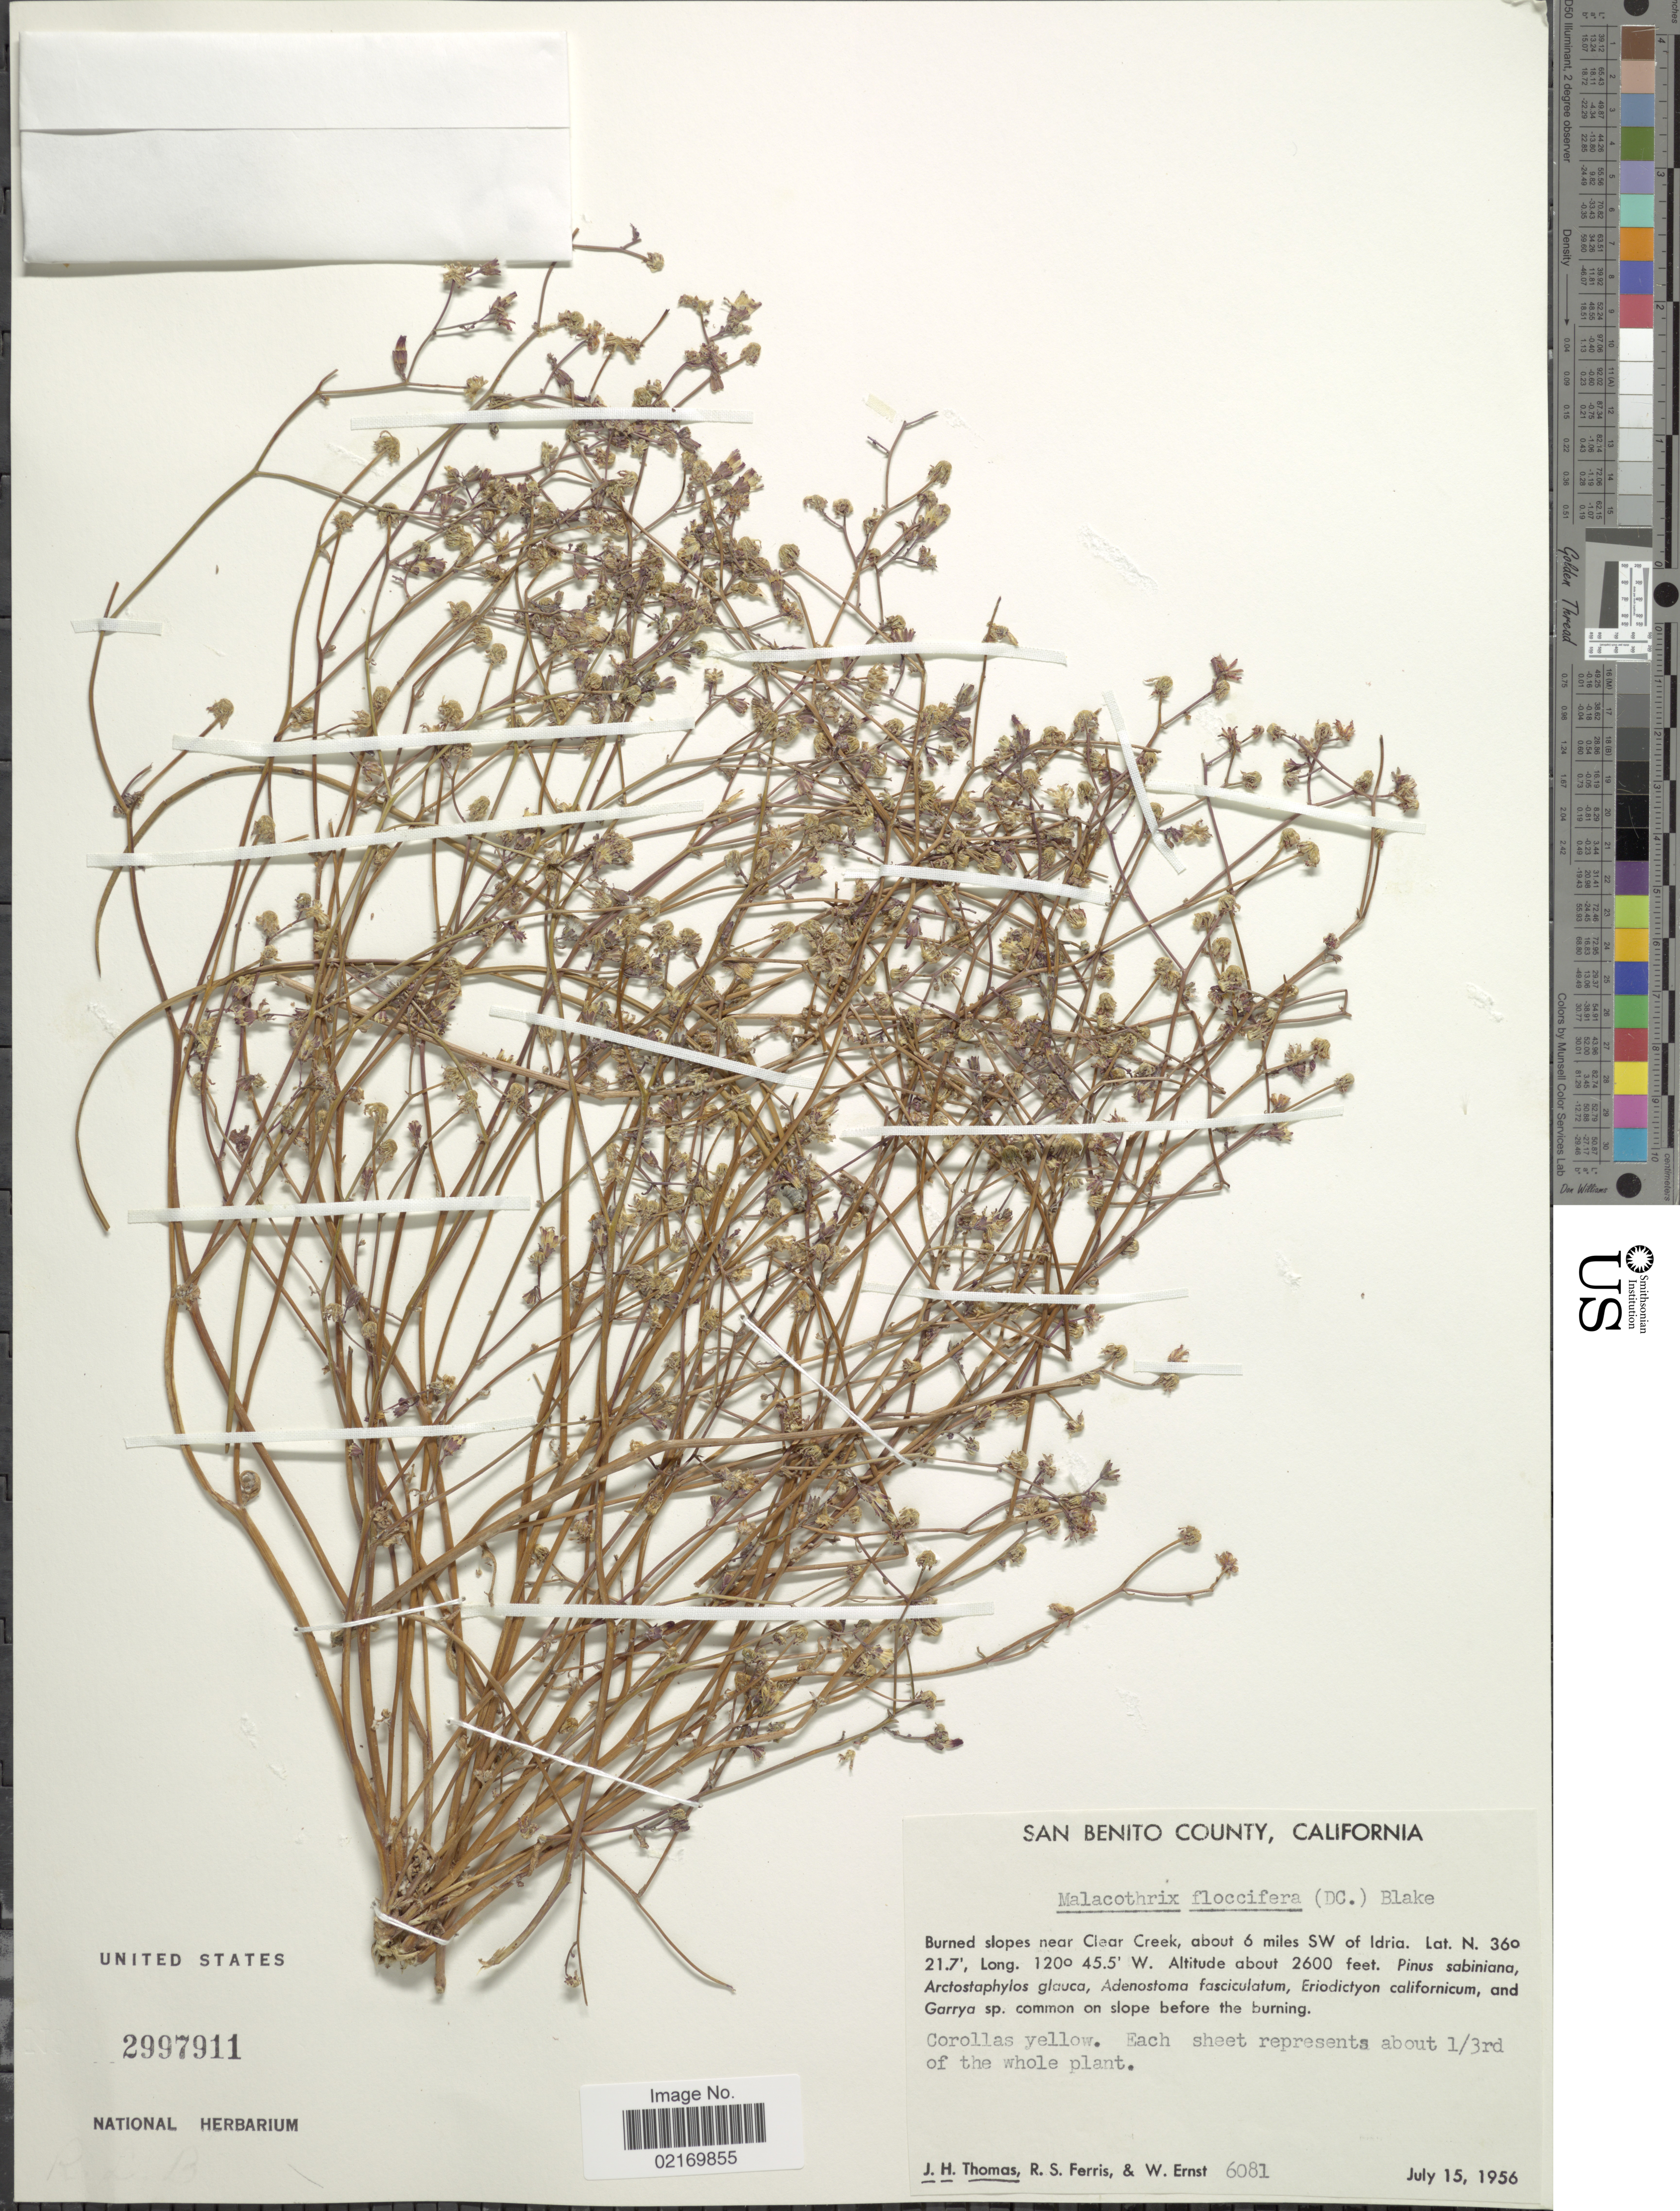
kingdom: Plantae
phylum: Tracheophyta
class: Magnoliopsida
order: Asterales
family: Asteraceae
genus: Malacothrix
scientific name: Malacothrix floccifera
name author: (DC.) S.F. Blake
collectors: J. H. Thomas, R. S. Ferris & W. C. Ernst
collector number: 6081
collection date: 1956-07-15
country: United States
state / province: California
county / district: San Benito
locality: San Benito County, near Clear Creek, about 6 miles SW of Idria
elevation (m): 792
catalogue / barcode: US 2997911